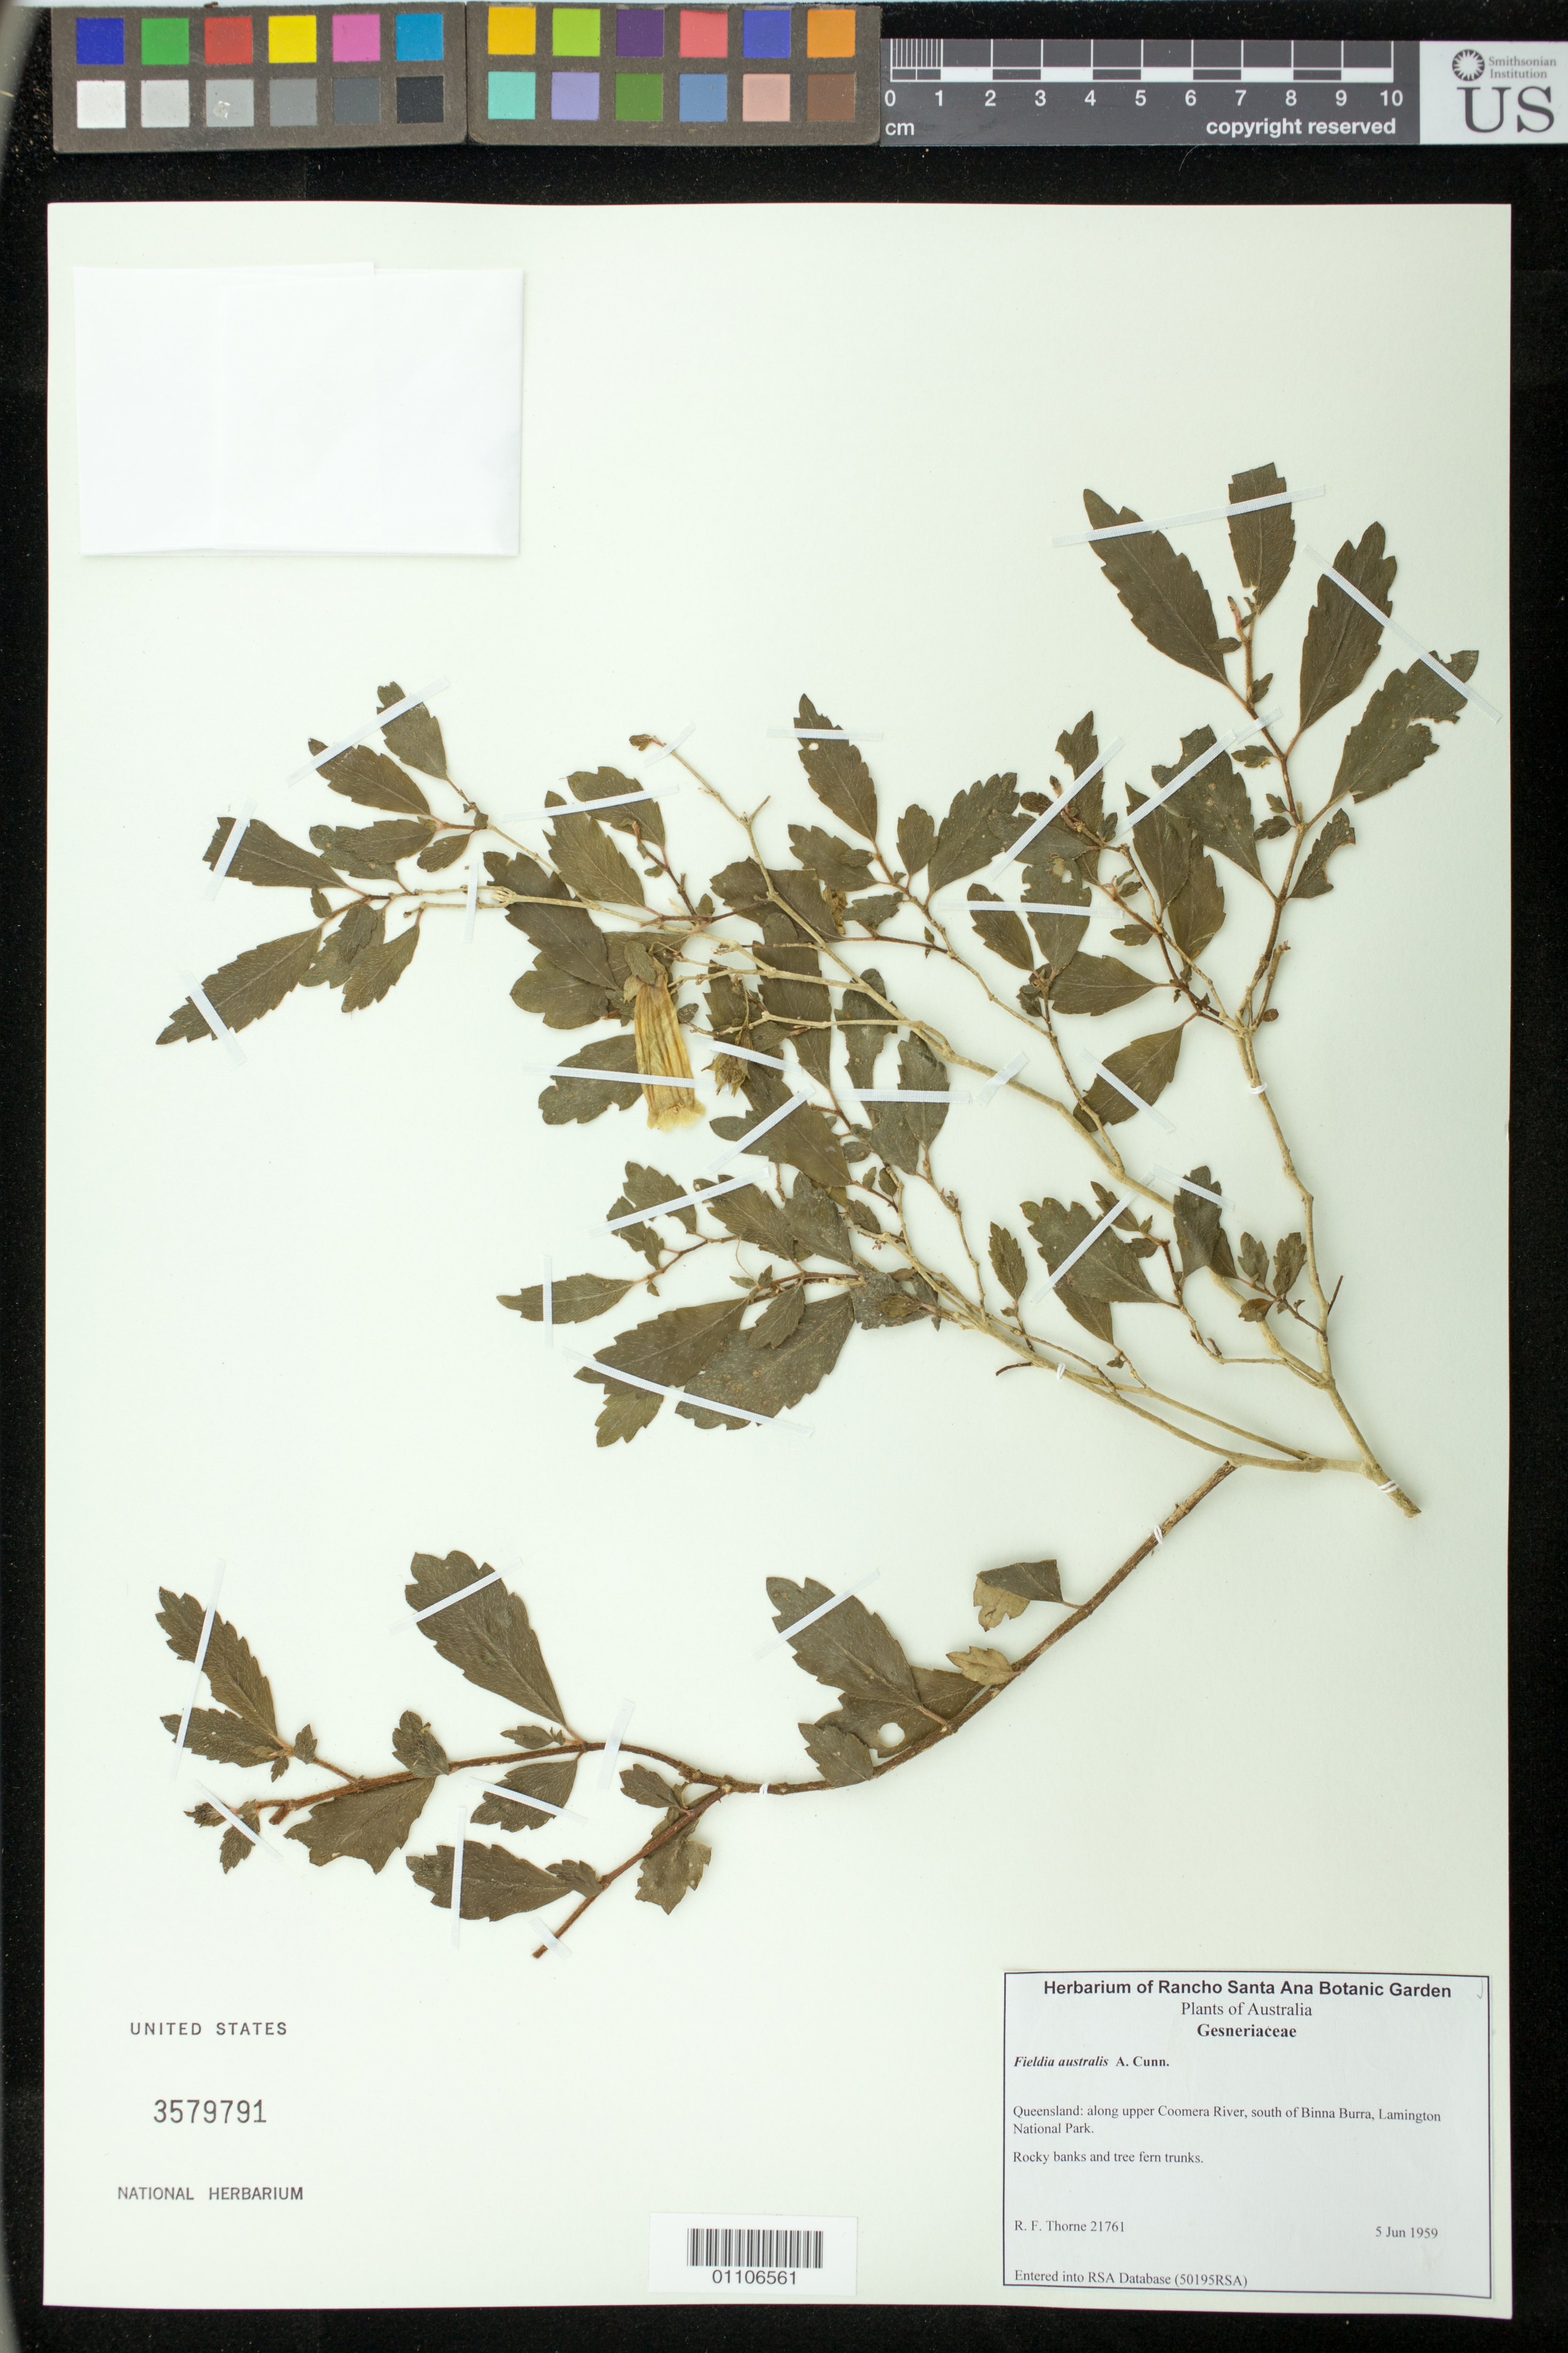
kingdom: Plantae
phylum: Tracheophyta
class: Magnoliopsida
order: Lamiales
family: Gesneriaceae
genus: Fieldia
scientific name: Fieldia australis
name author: A. Cunn.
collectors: R. F. Thorne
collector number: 21761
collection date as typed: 05 Jun 1959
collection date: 1959-06-05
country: Australia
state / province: Queensland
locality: Queensland: along upper Coomera River, south of Binna Burra, Lamington National Park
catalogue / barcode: US 3579791